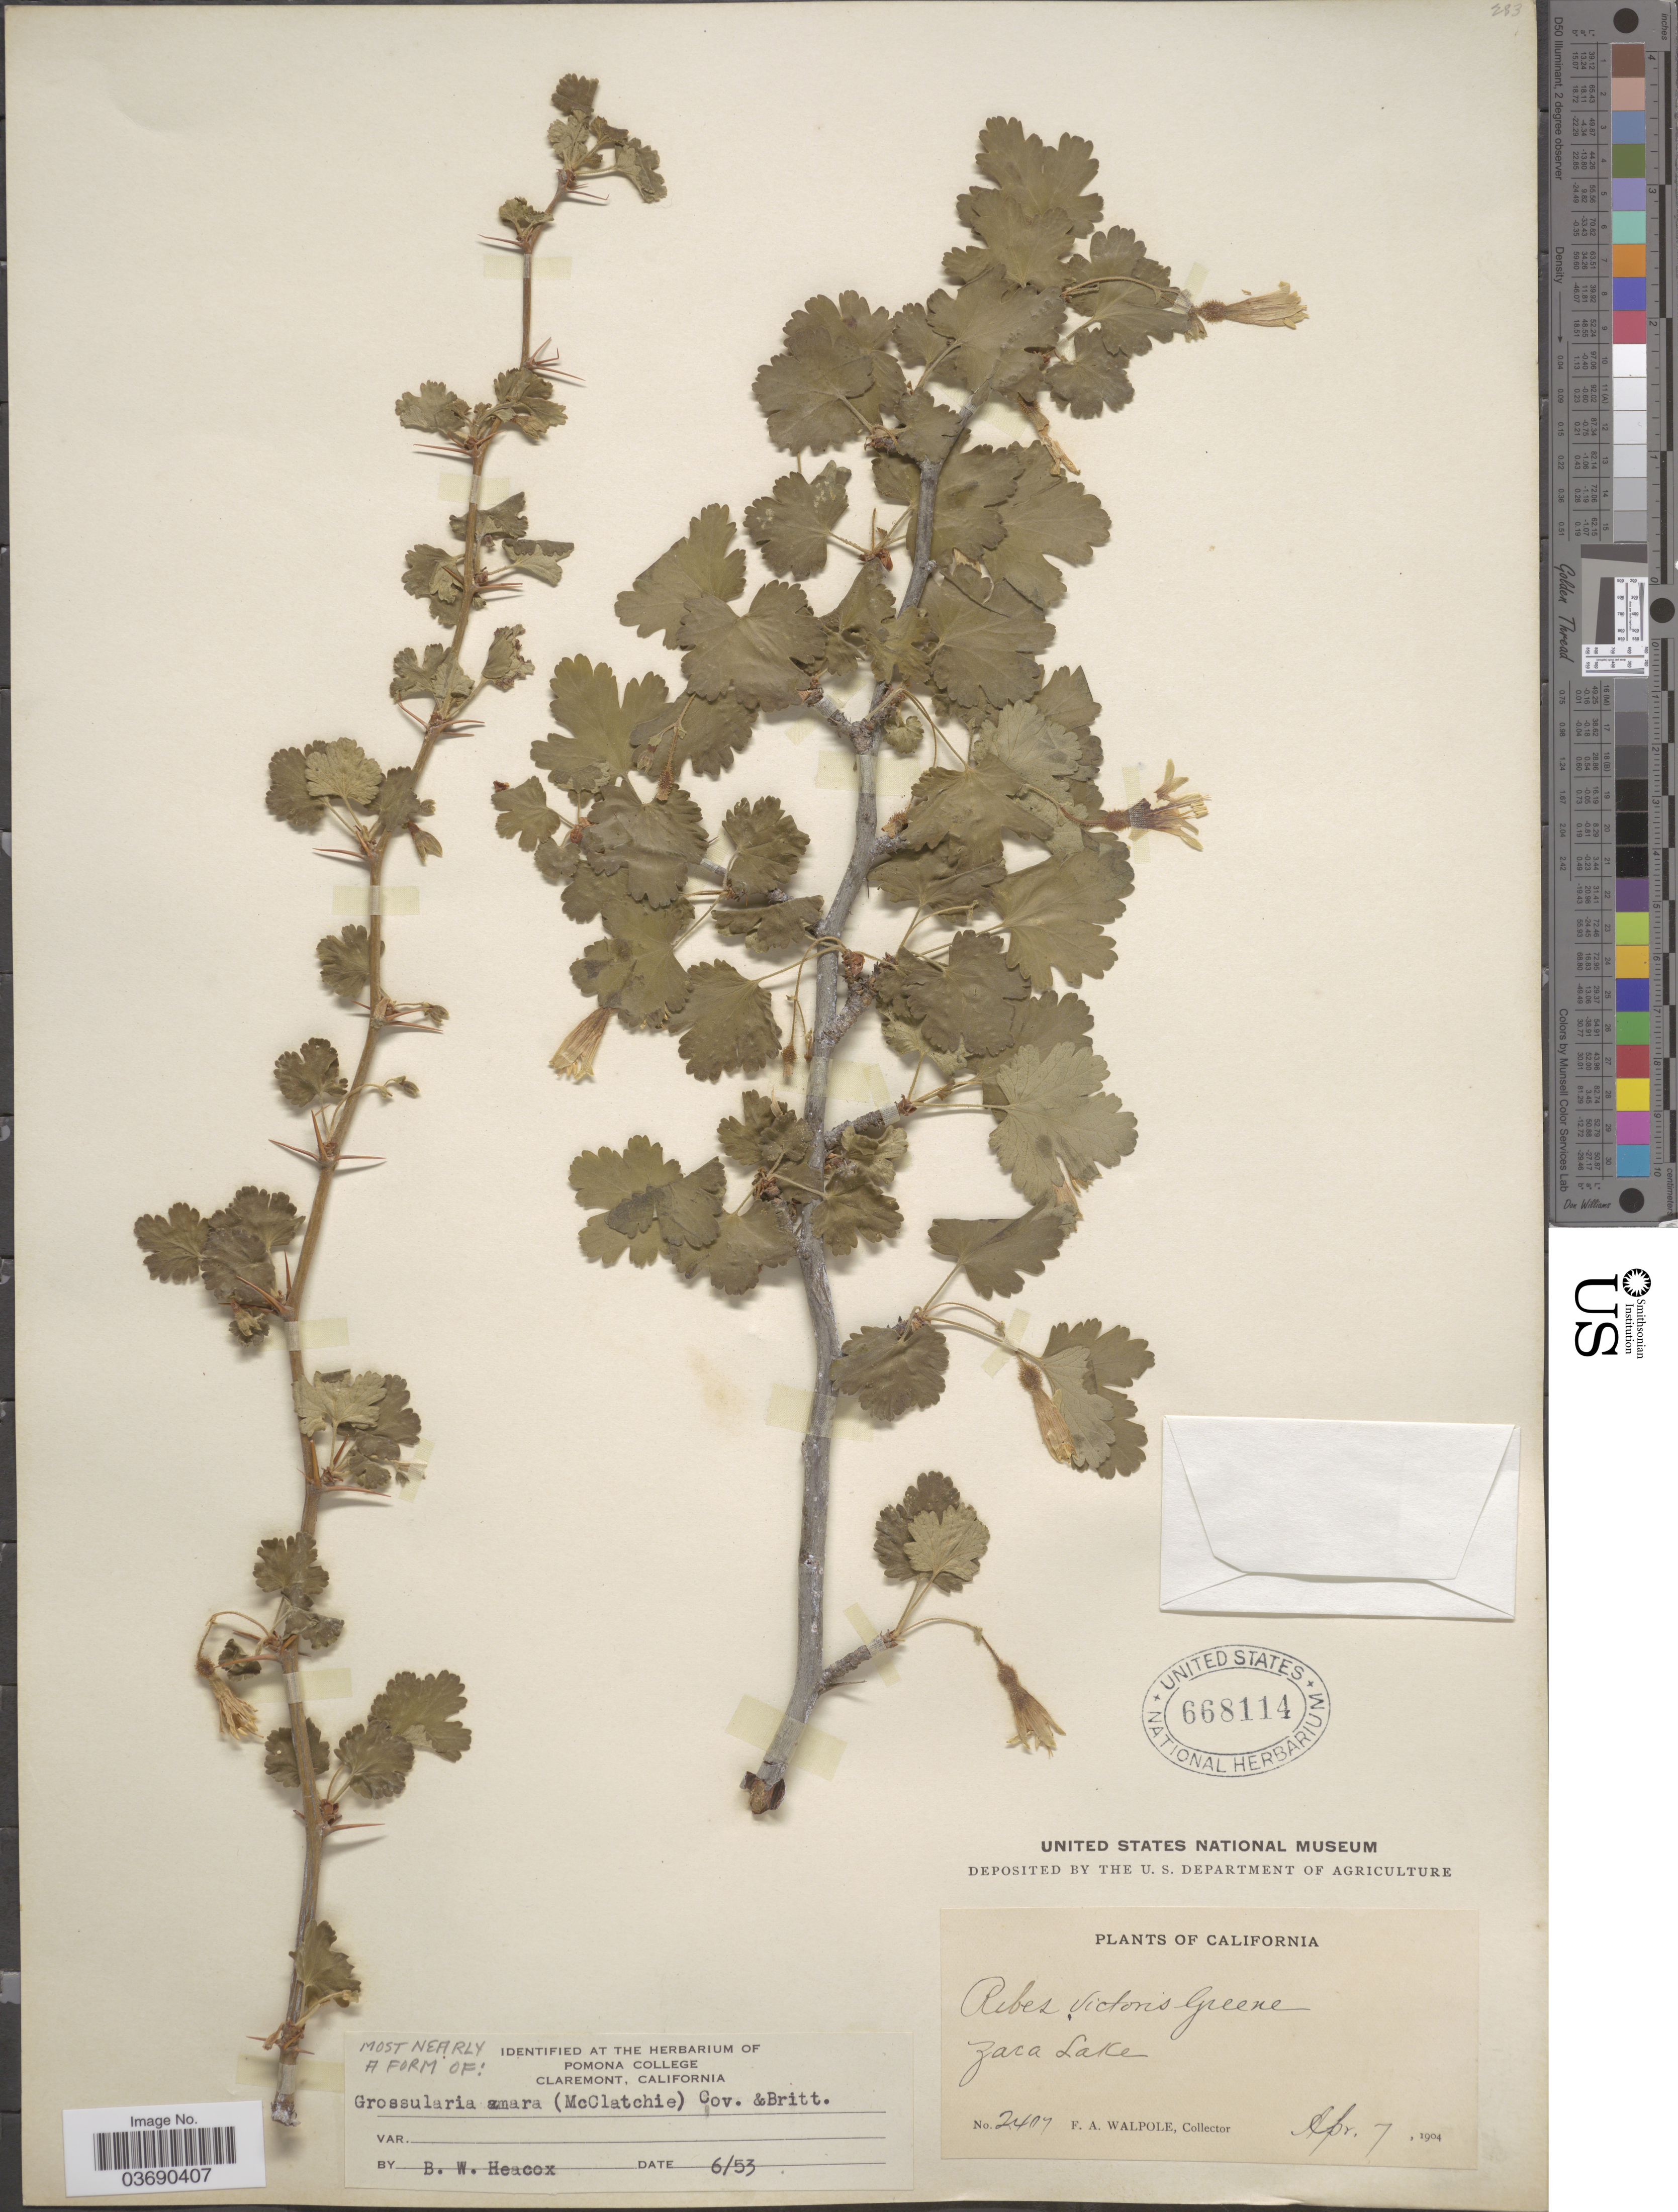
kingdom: Plantae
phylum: Tracheophyta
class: Magnoliopsida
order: Saxifragales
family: Grossulariaceae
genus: Ribes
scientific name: Ribes amarum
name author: McClatchie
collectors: F. Walpole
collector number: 2407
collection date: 1904-04-07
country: United States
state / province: California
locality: Zaca Lake.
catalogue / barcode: US 668114